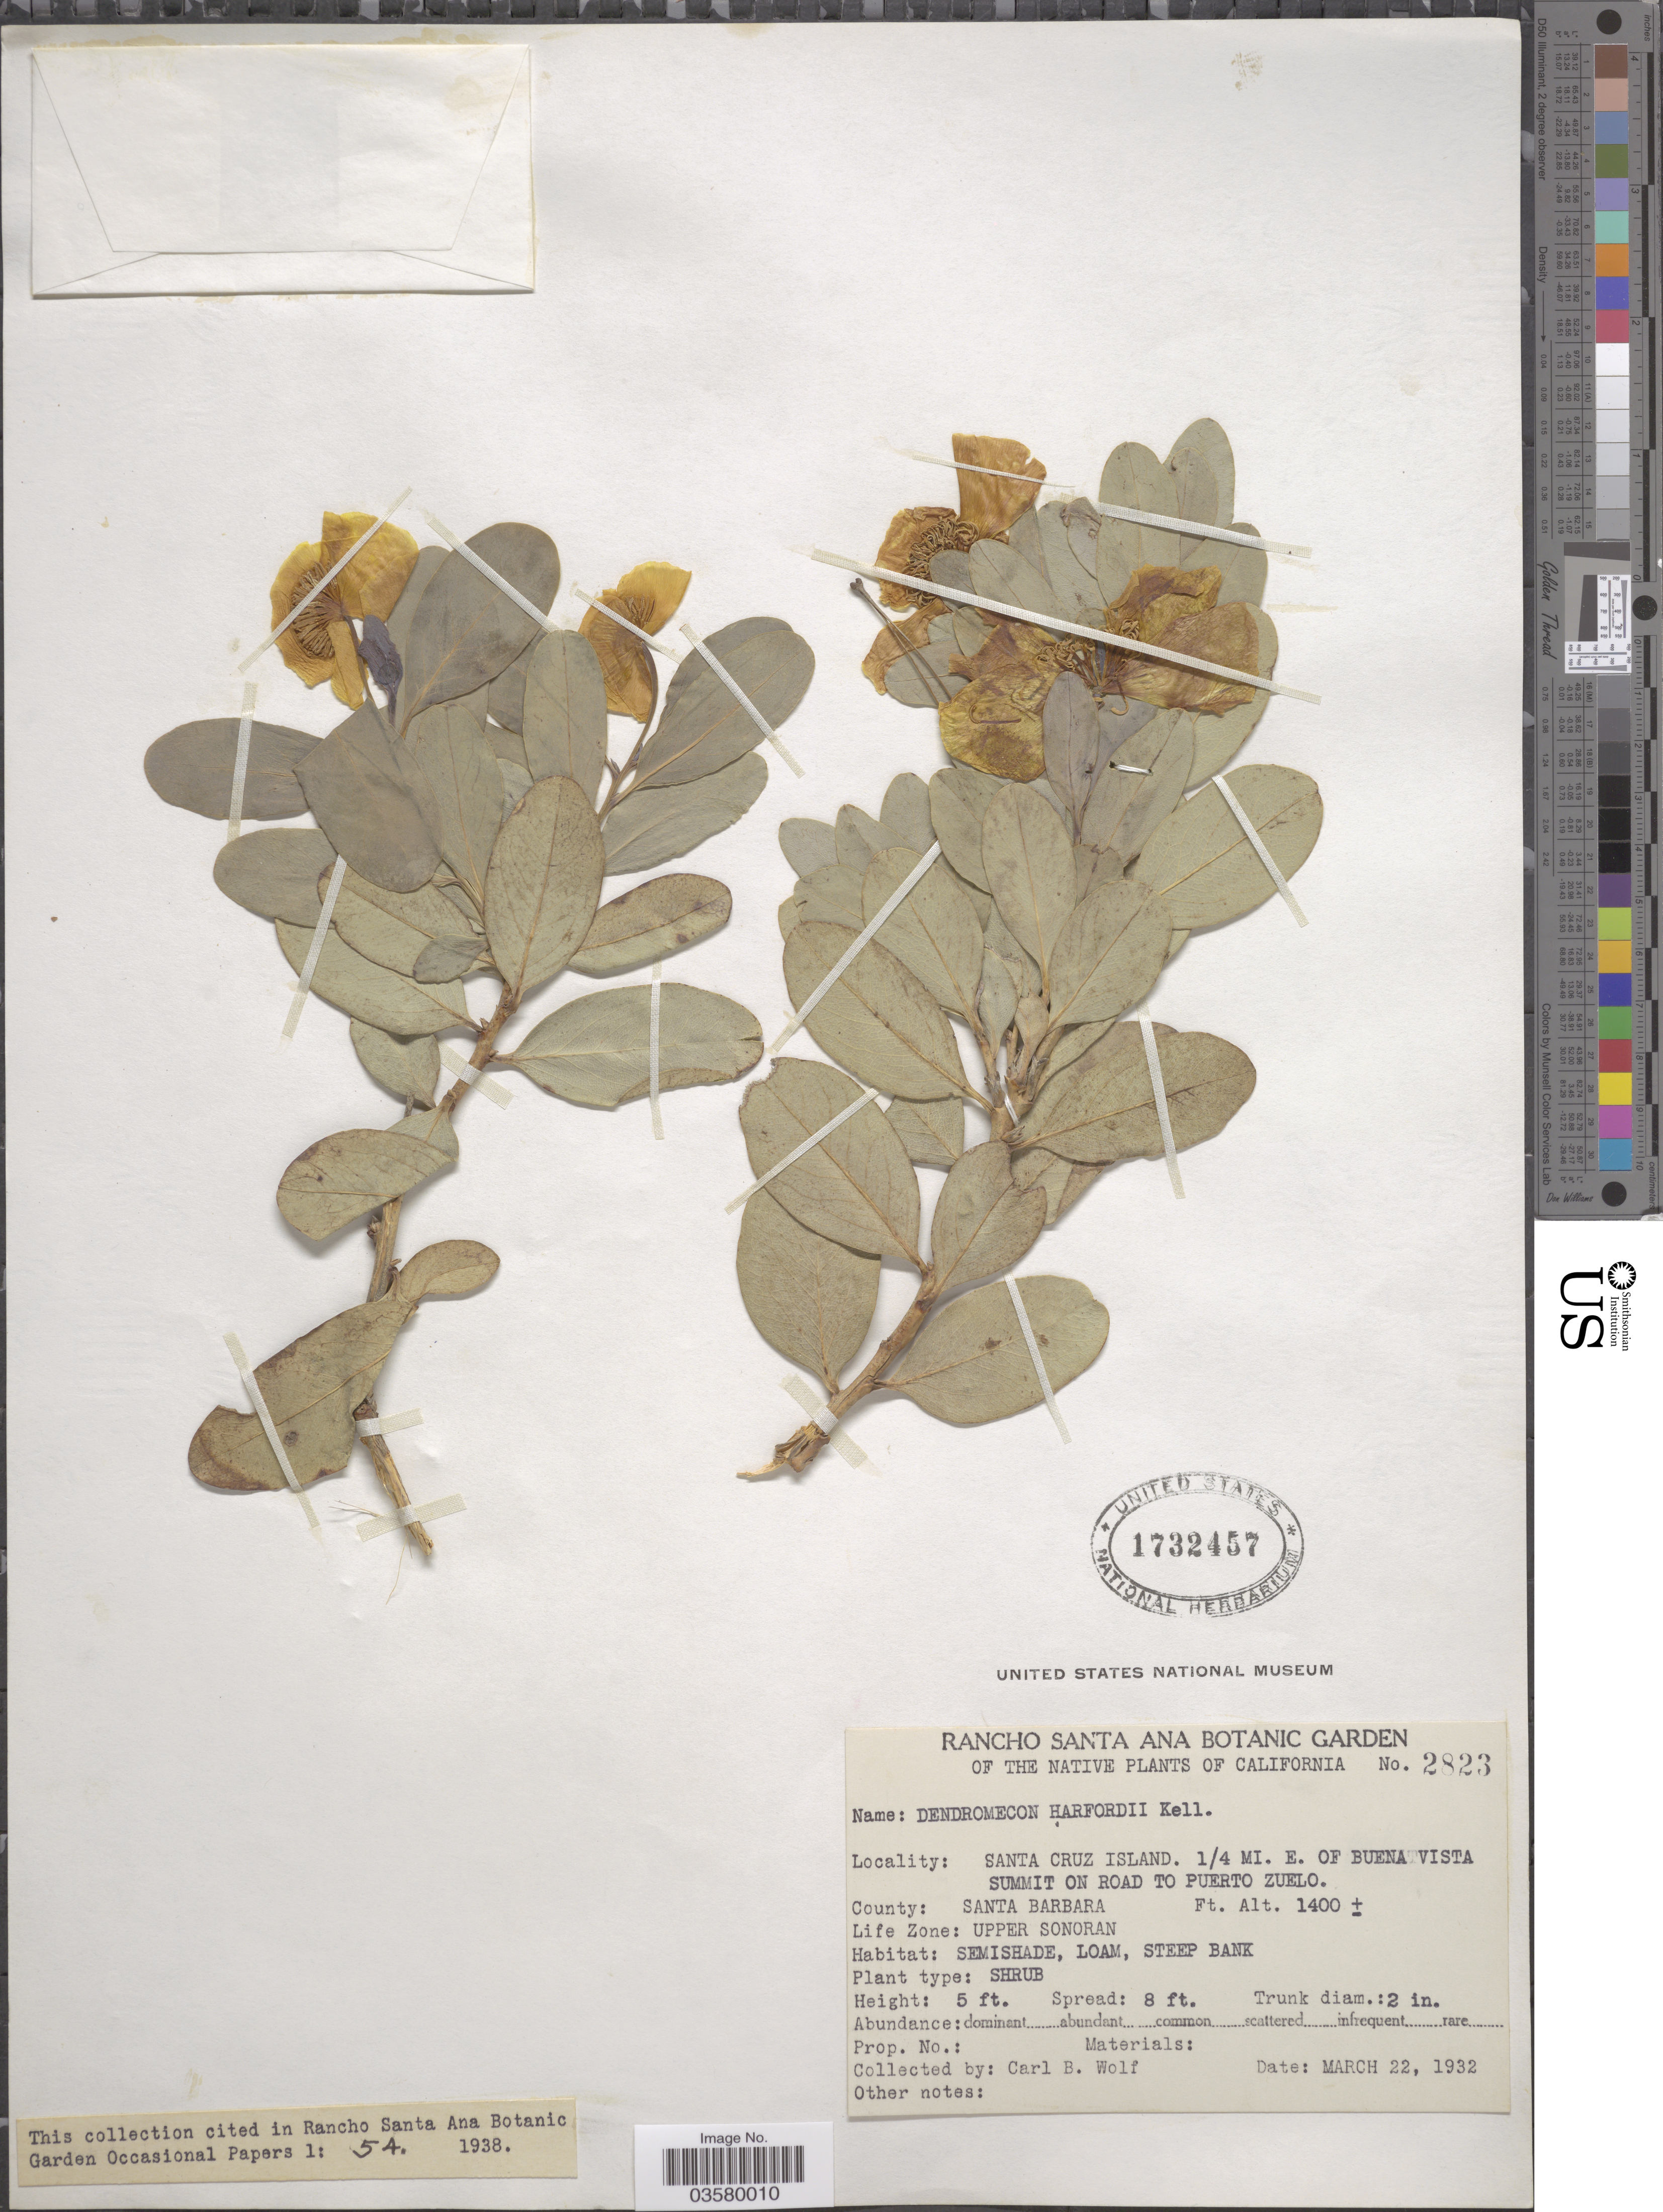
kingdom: Plantae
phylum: Tracheophyta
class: Magnoliopsida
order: Ranunculales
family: Papaveraceae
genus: Dendromecon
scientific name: Dendromecon rigida subsp. harfordii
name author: (Kellog) P.H. Raven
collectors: C. B. Wolf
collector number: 2823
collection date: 1932-03-22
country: United States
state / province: California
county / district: Santa Barbara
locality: Santa Cruz Island. ¼ mi. E. of Buena Vista Summit on Road to Puerto Zuelo. County: Santa Barbara, Life Zone: Upper Sonoran.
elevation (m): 427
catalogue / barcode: US 1732457